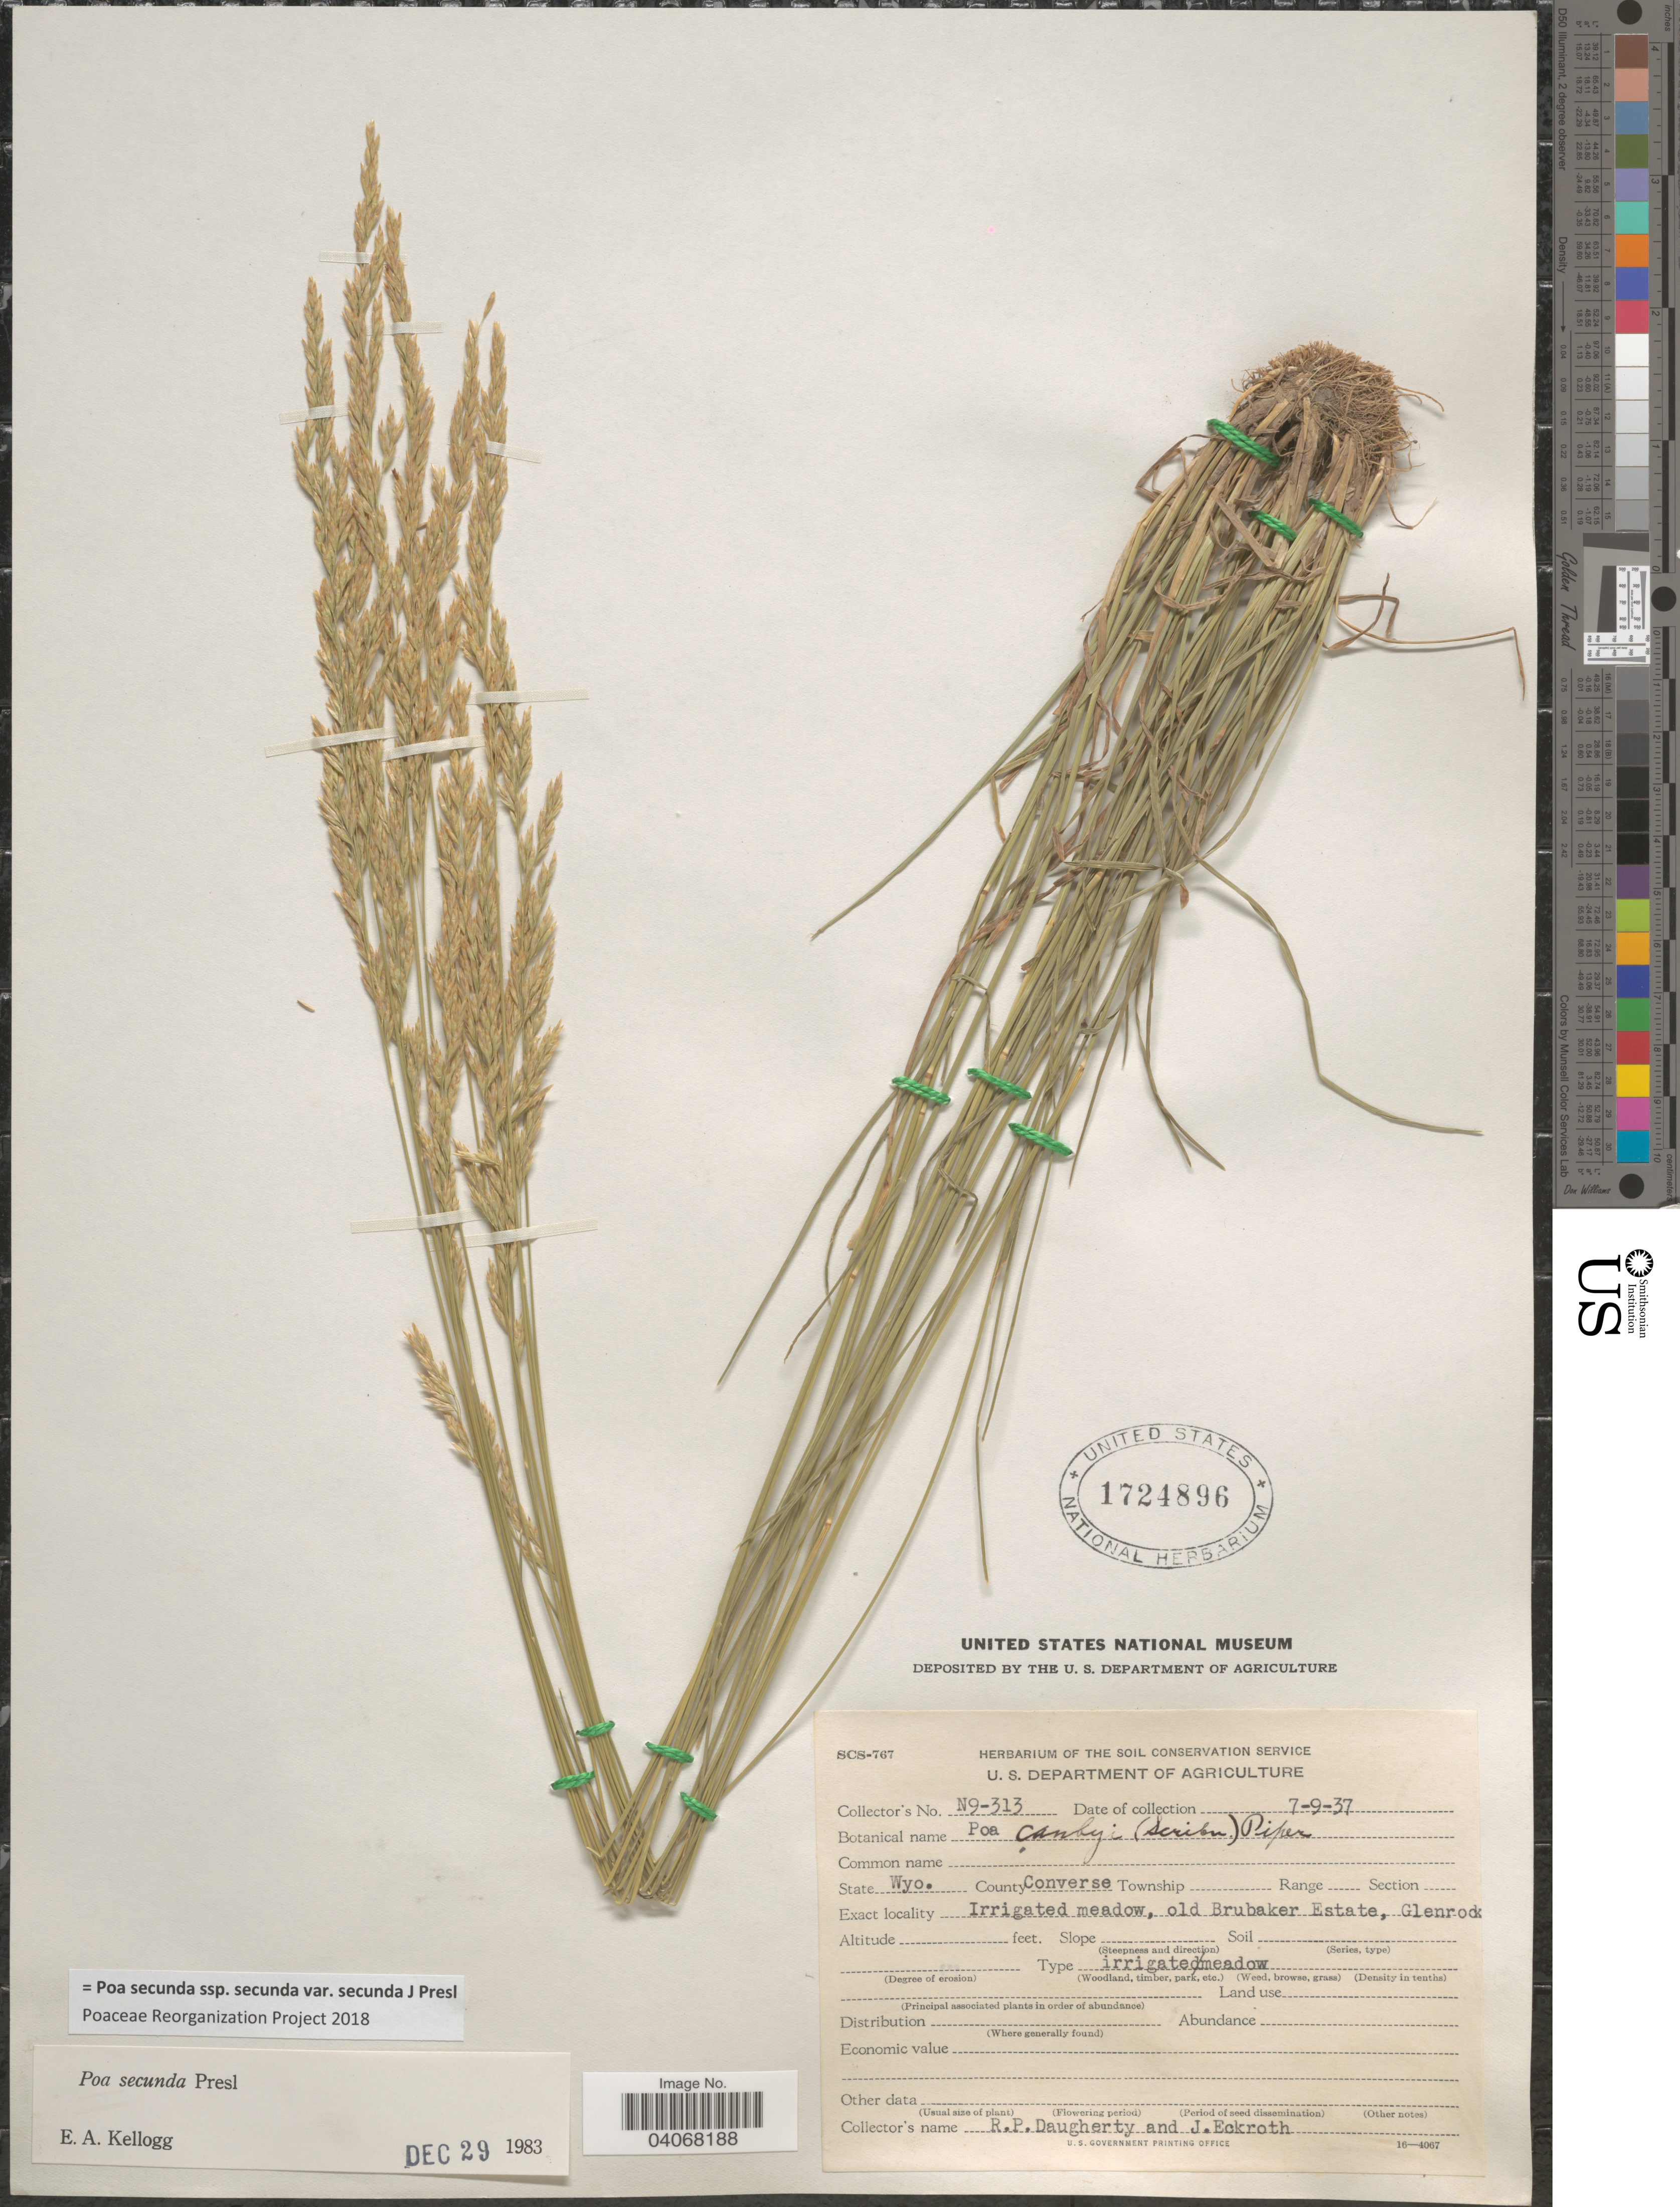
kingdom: Plantae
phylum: Tracheophyta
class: Liliopsida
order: Poales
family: Poaceae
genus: Poa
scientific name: Poa secunda subsp. secunda var. secunda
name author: J. Presl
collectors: R. Daugherty & J. Eckroth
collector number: N9-313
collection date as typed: Transcribed d/m/y: 9/7/37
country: United States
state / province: Wyoming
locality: County Converse. Irrigated meadow, old Brubaker Estate, Glenrock.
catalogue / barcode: US 1724896